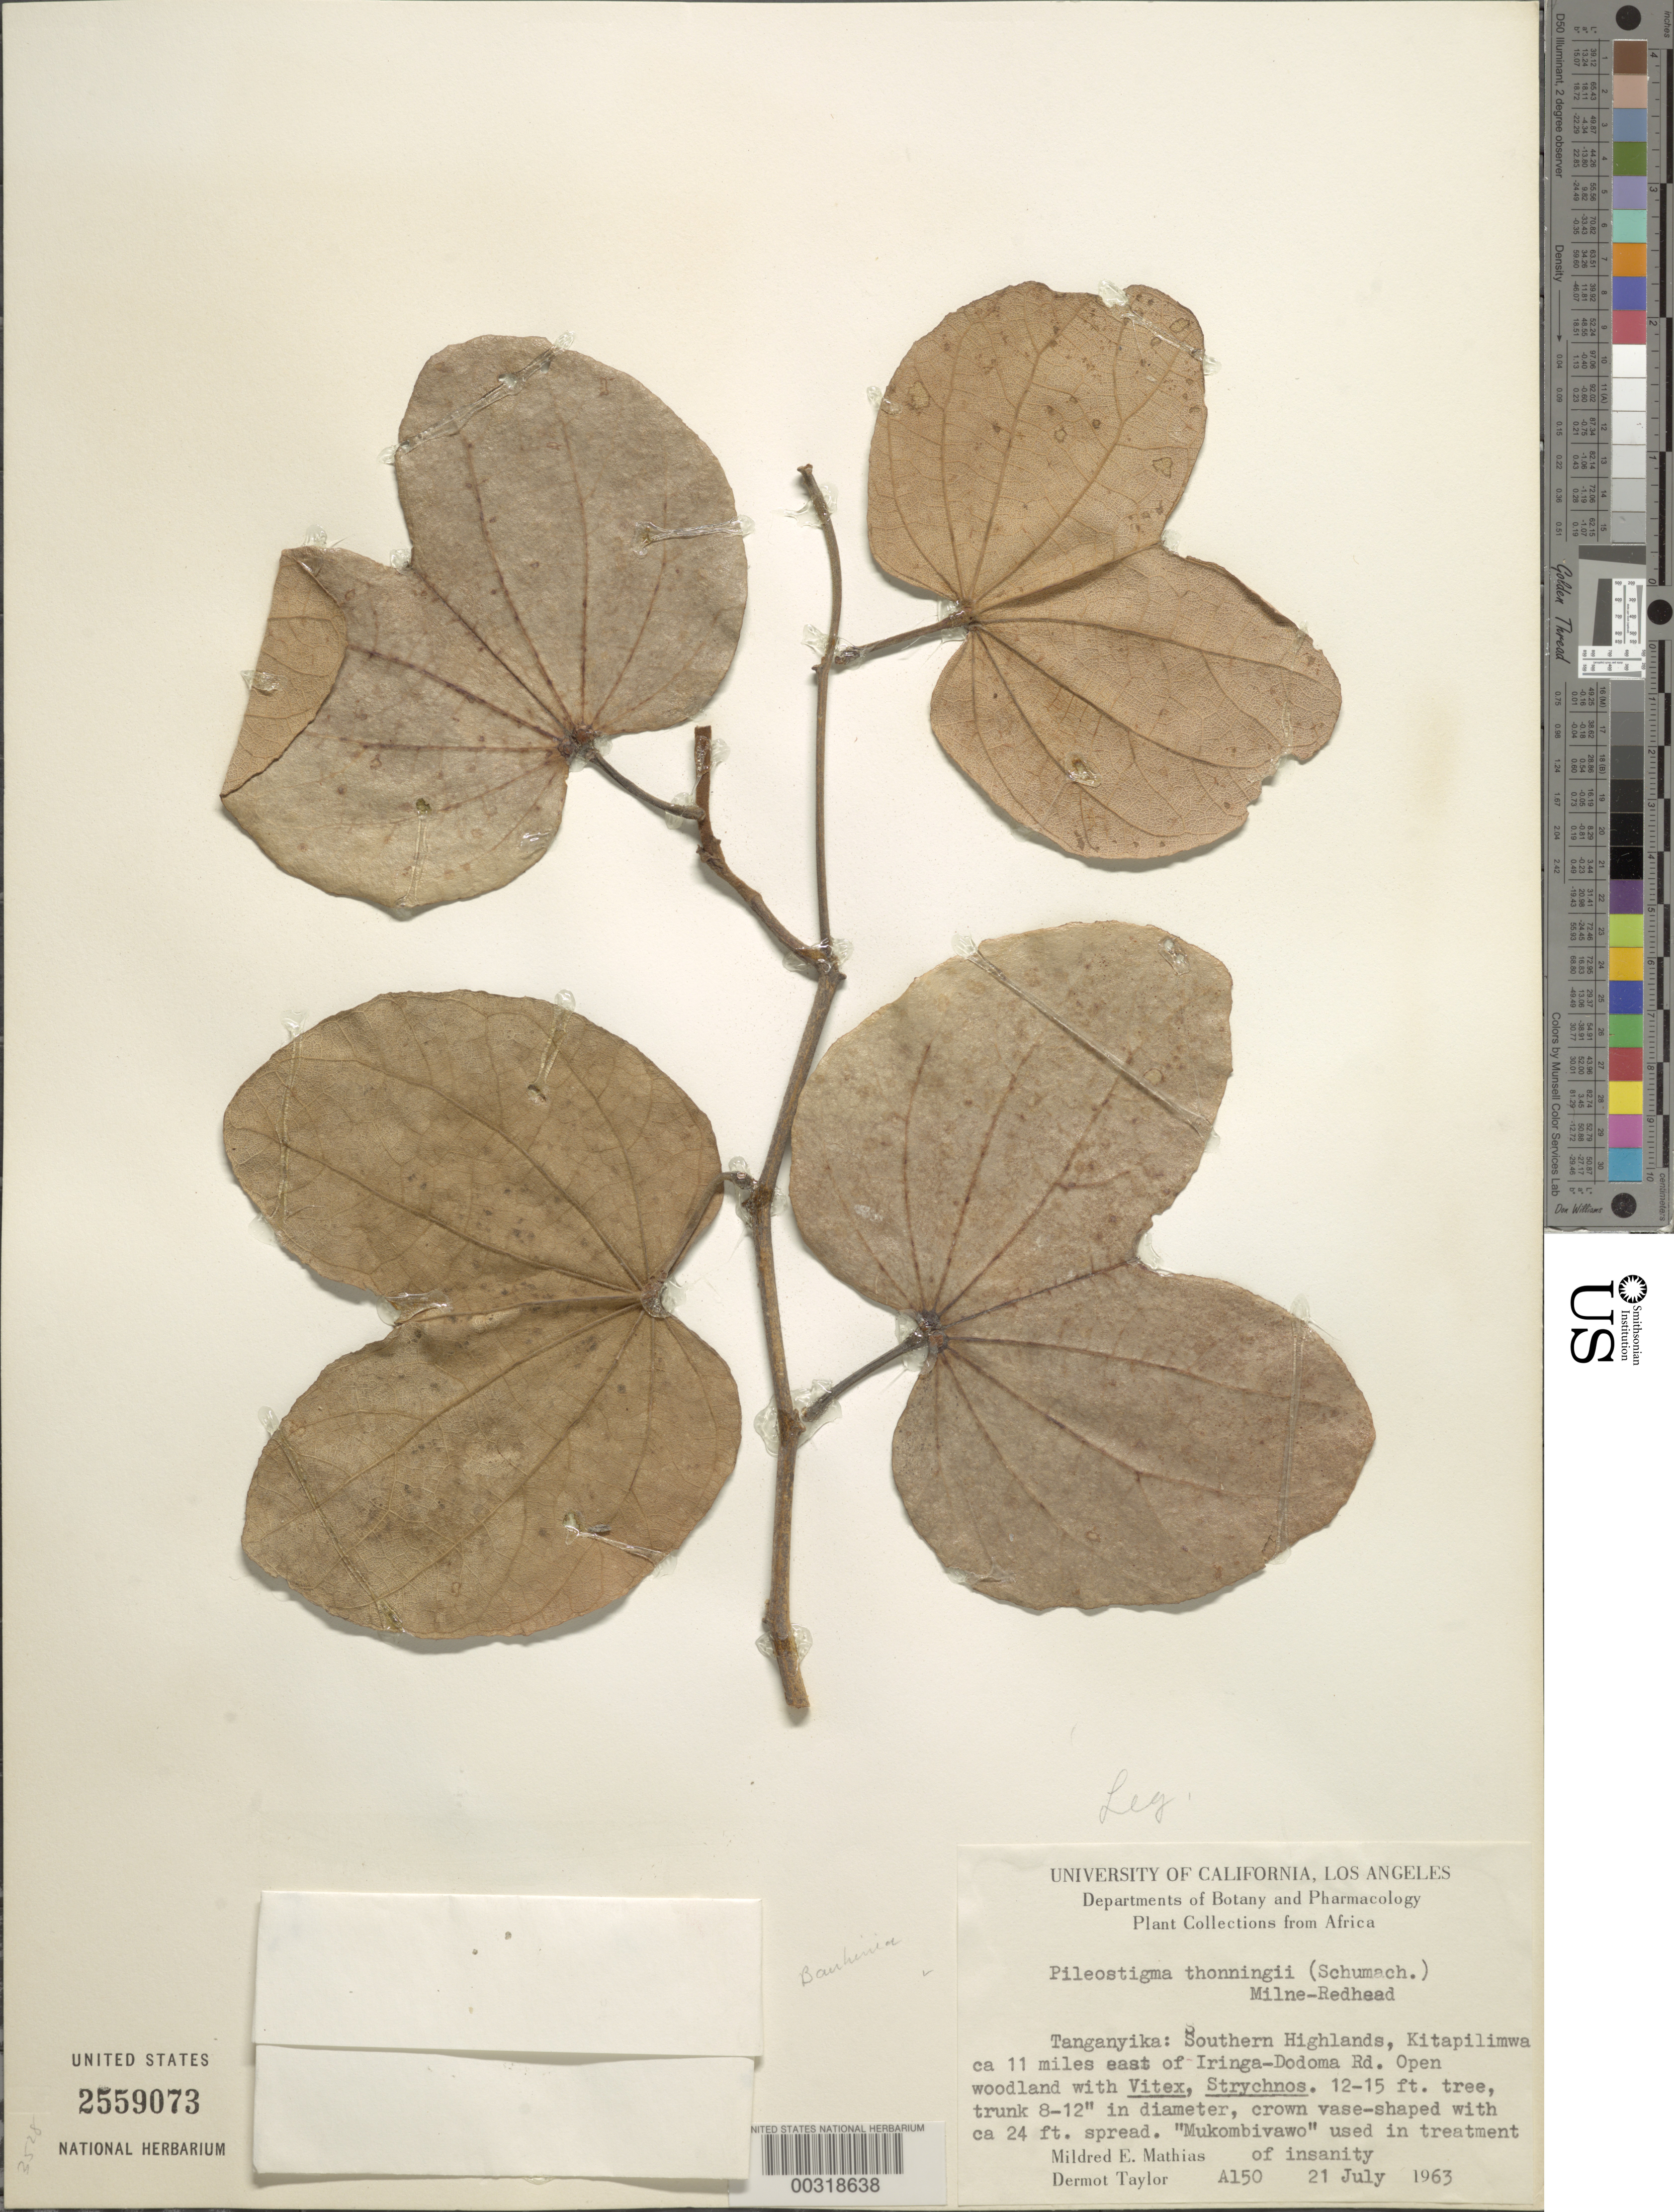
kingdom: Plantae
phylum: Tracheophyta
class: Magnoliopsida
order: Fabales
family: Fabaceae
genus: Piliostigma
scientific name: Piliostigma thonningii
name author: (Schumach.) Milne-Redh.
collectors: M. E. Mathias & D. Taylor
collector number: A150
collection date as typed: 21 Jul 1963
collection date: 1963-07-21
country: Tanzania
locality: Kitapilimwa (southern highlands), ca 11 mi e of iringa-dodoma road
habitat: Open woodland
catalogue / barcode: US 2559073